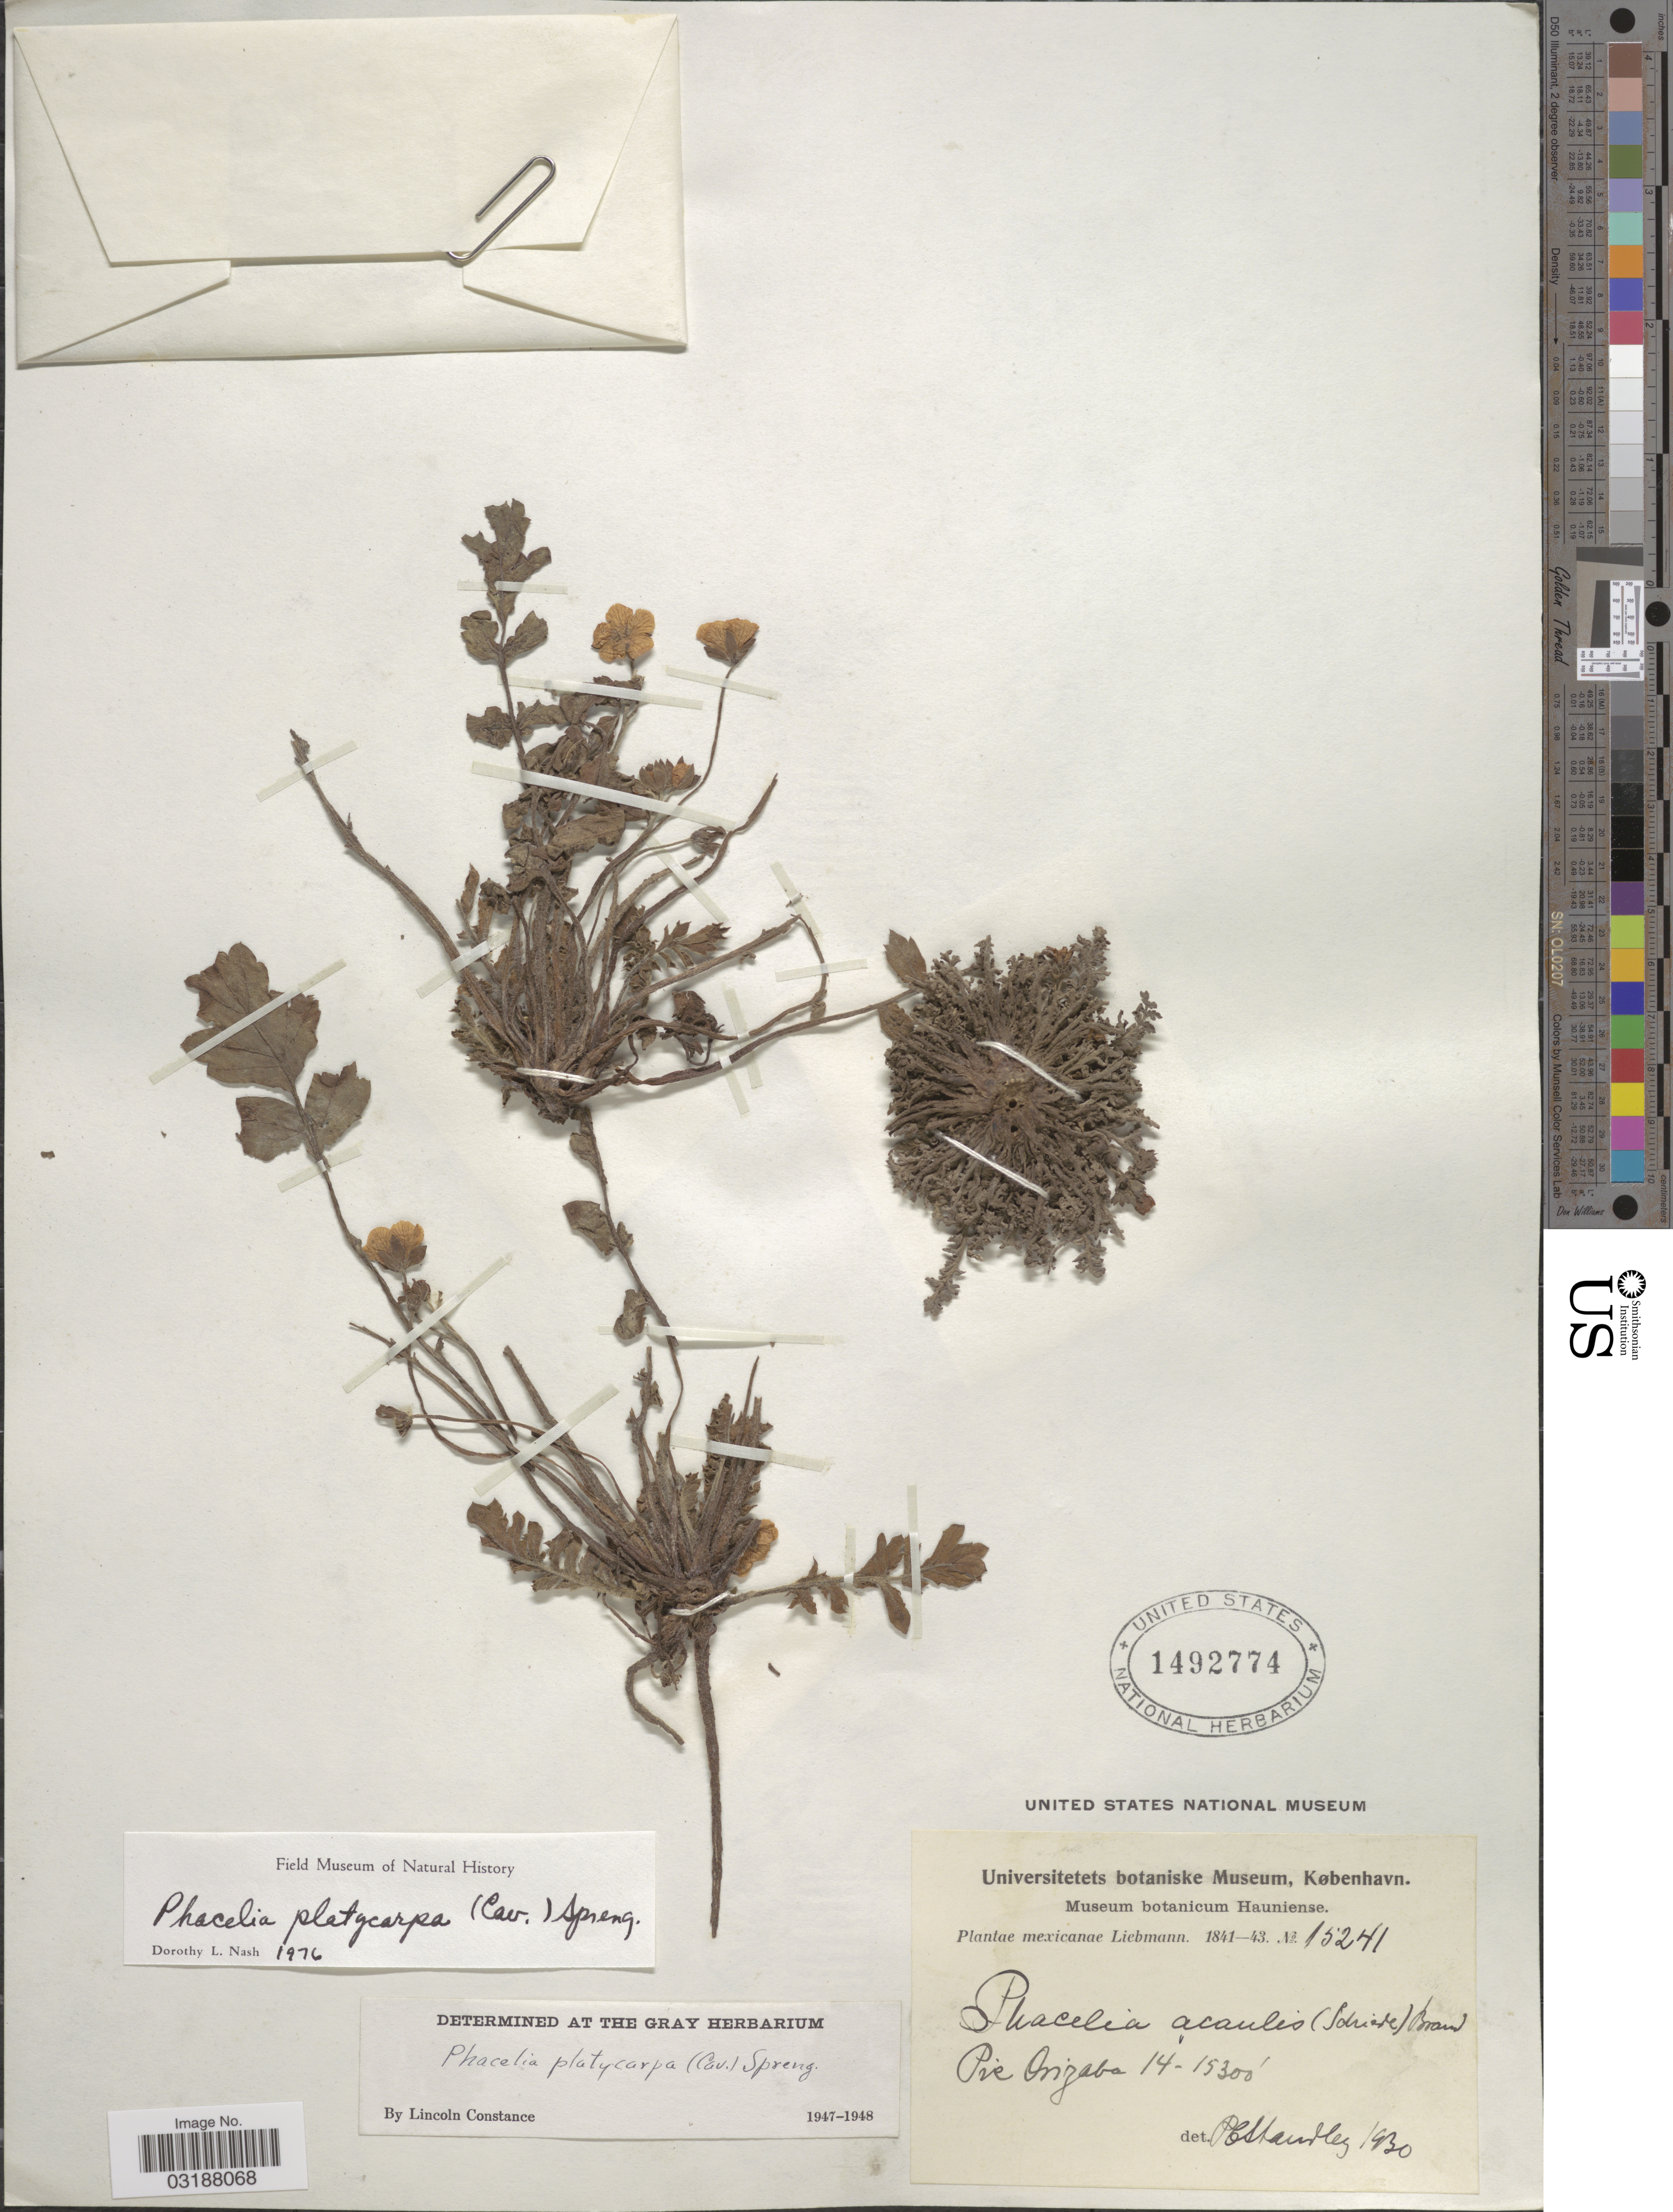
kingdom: Plantae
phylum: Tracheophyta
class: Magnoliopsida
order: Boraginales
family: Hydrophyllaceae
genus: Phacelia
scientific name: Phacelia platycarpa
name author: (Cav.) Spreng.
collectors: Liebmann, --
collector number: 15241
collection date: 1841/1843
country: Mexico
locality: Pic Orizaba.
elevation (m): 4267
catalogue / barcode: US 1492774